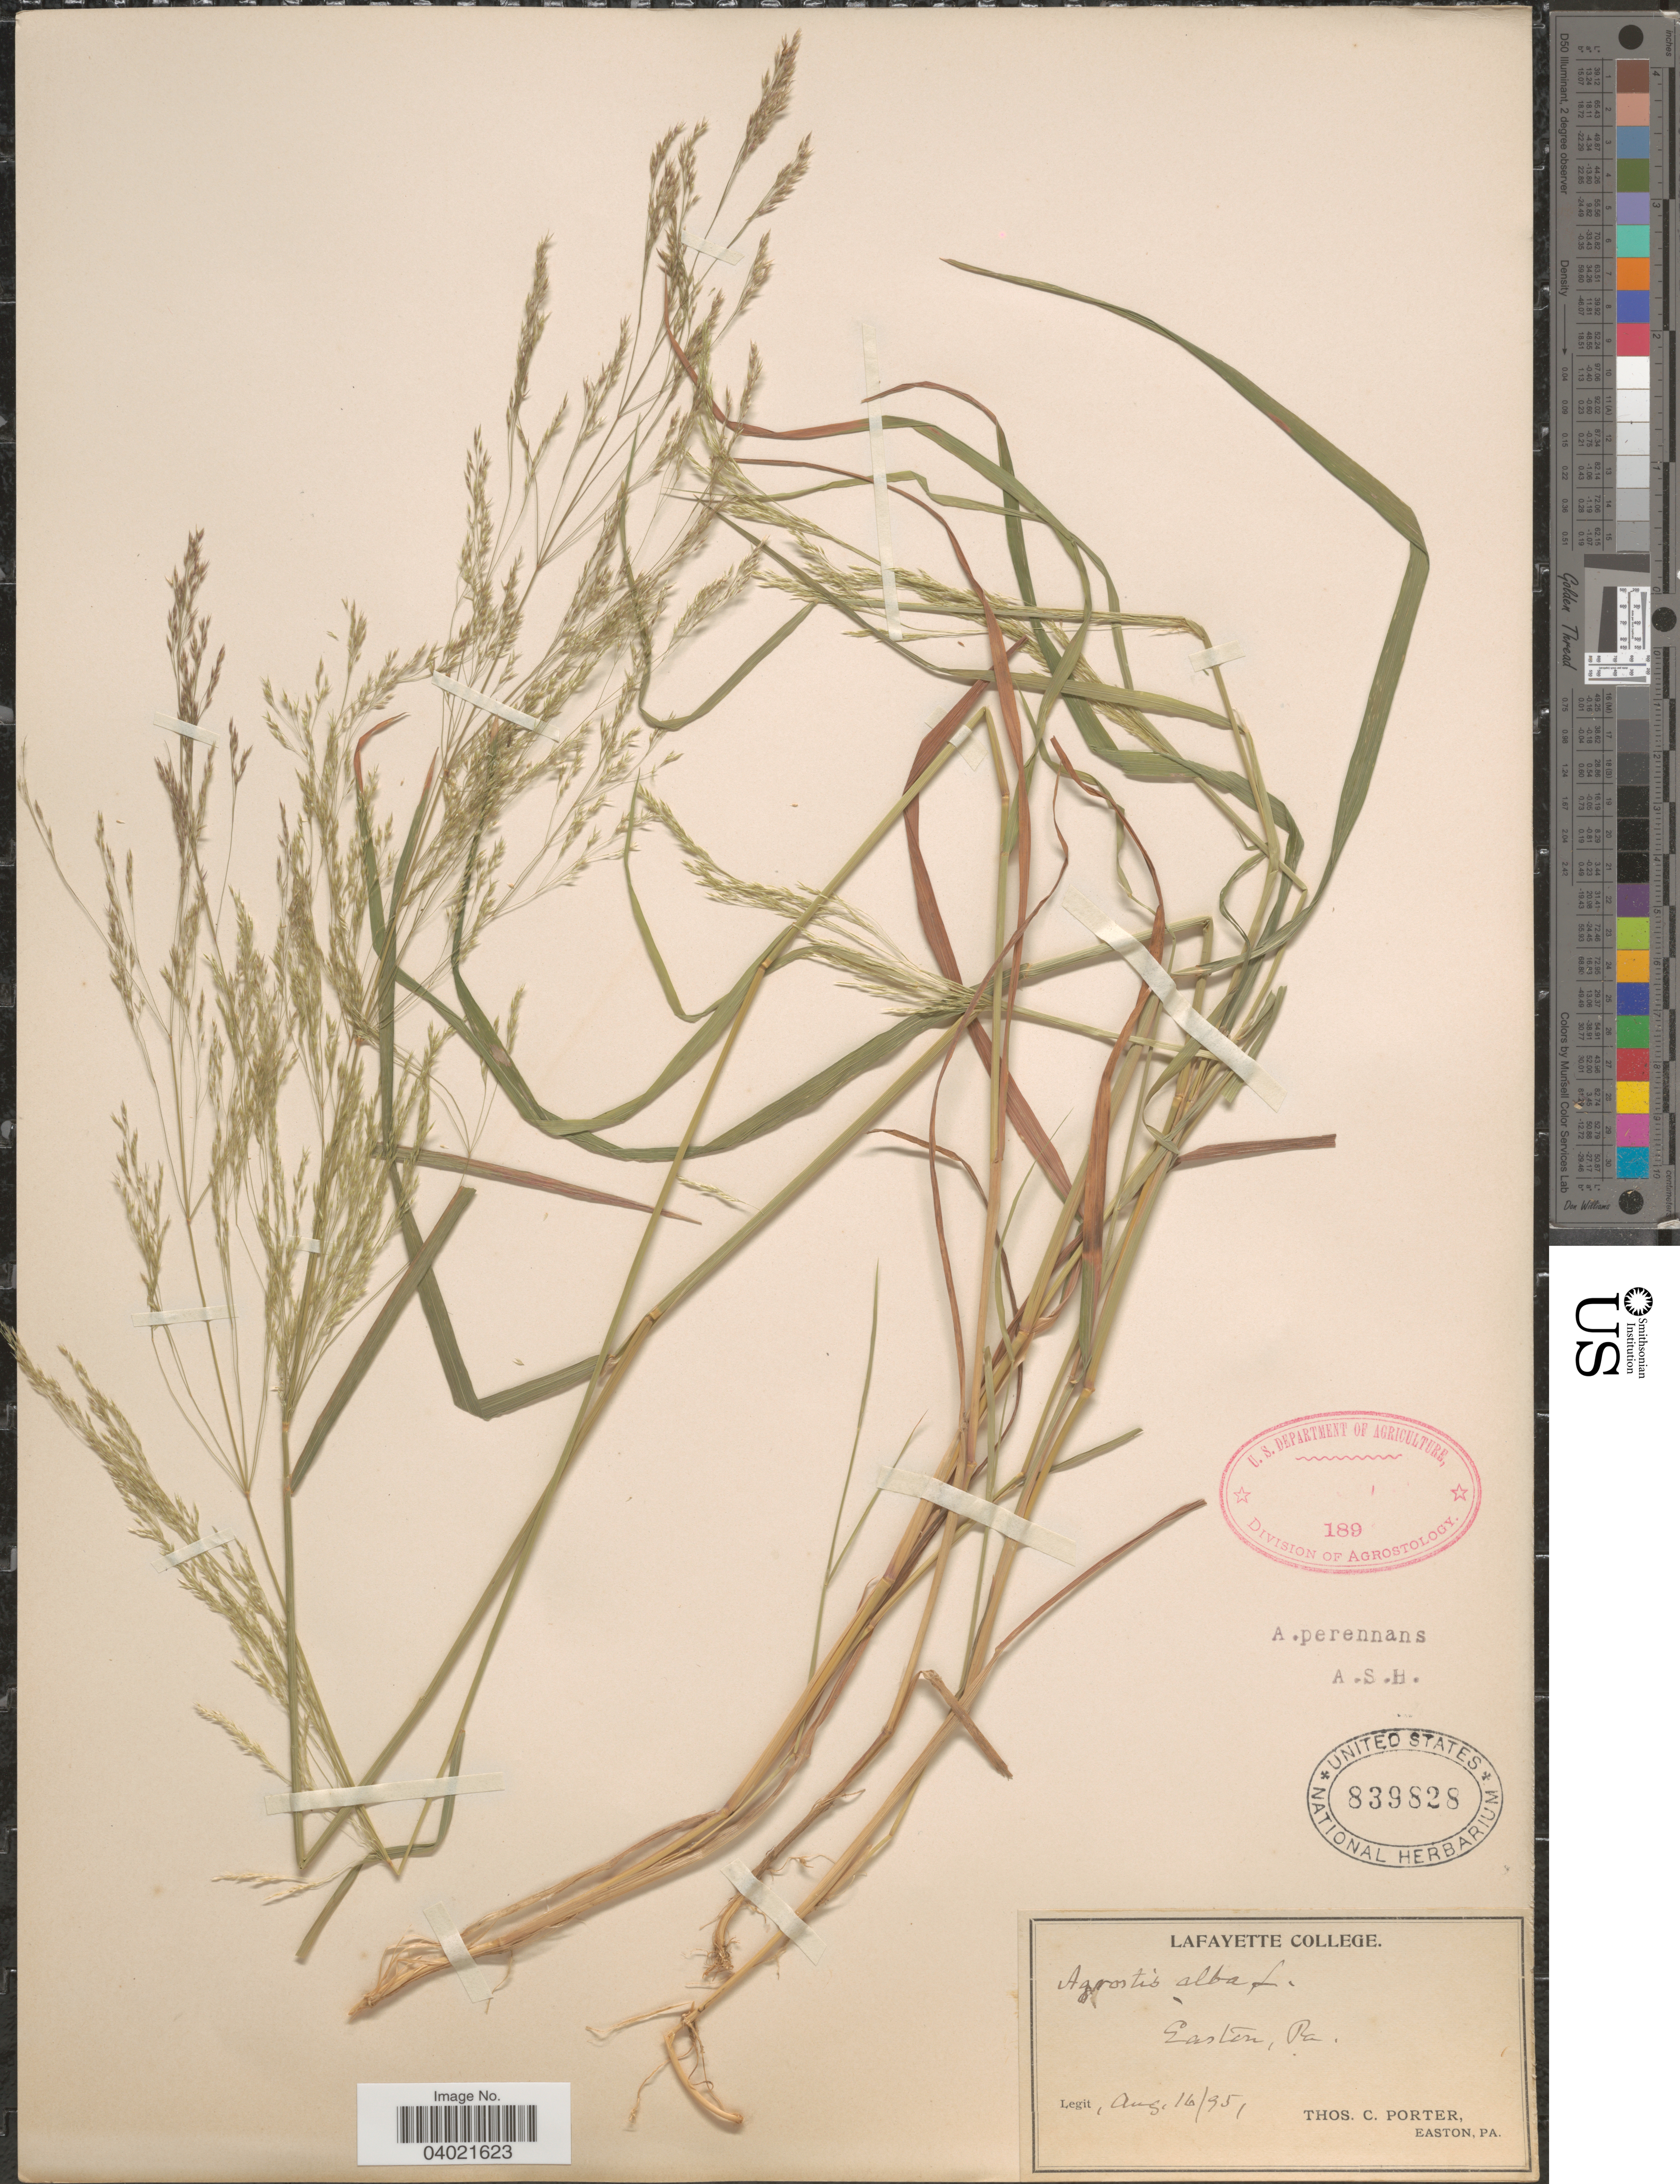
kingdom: Plantae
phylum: Tracheophyta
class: Liliopsida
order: Poales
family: Poaceae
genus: Agrostis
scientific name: Agrostis perennans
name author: (Walter) Tuck.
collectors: T. Porter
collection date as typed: Transcribed d/m/y: 16/8/95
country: United States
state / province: Pennsylvania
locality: Easton.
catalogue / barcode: US 839828